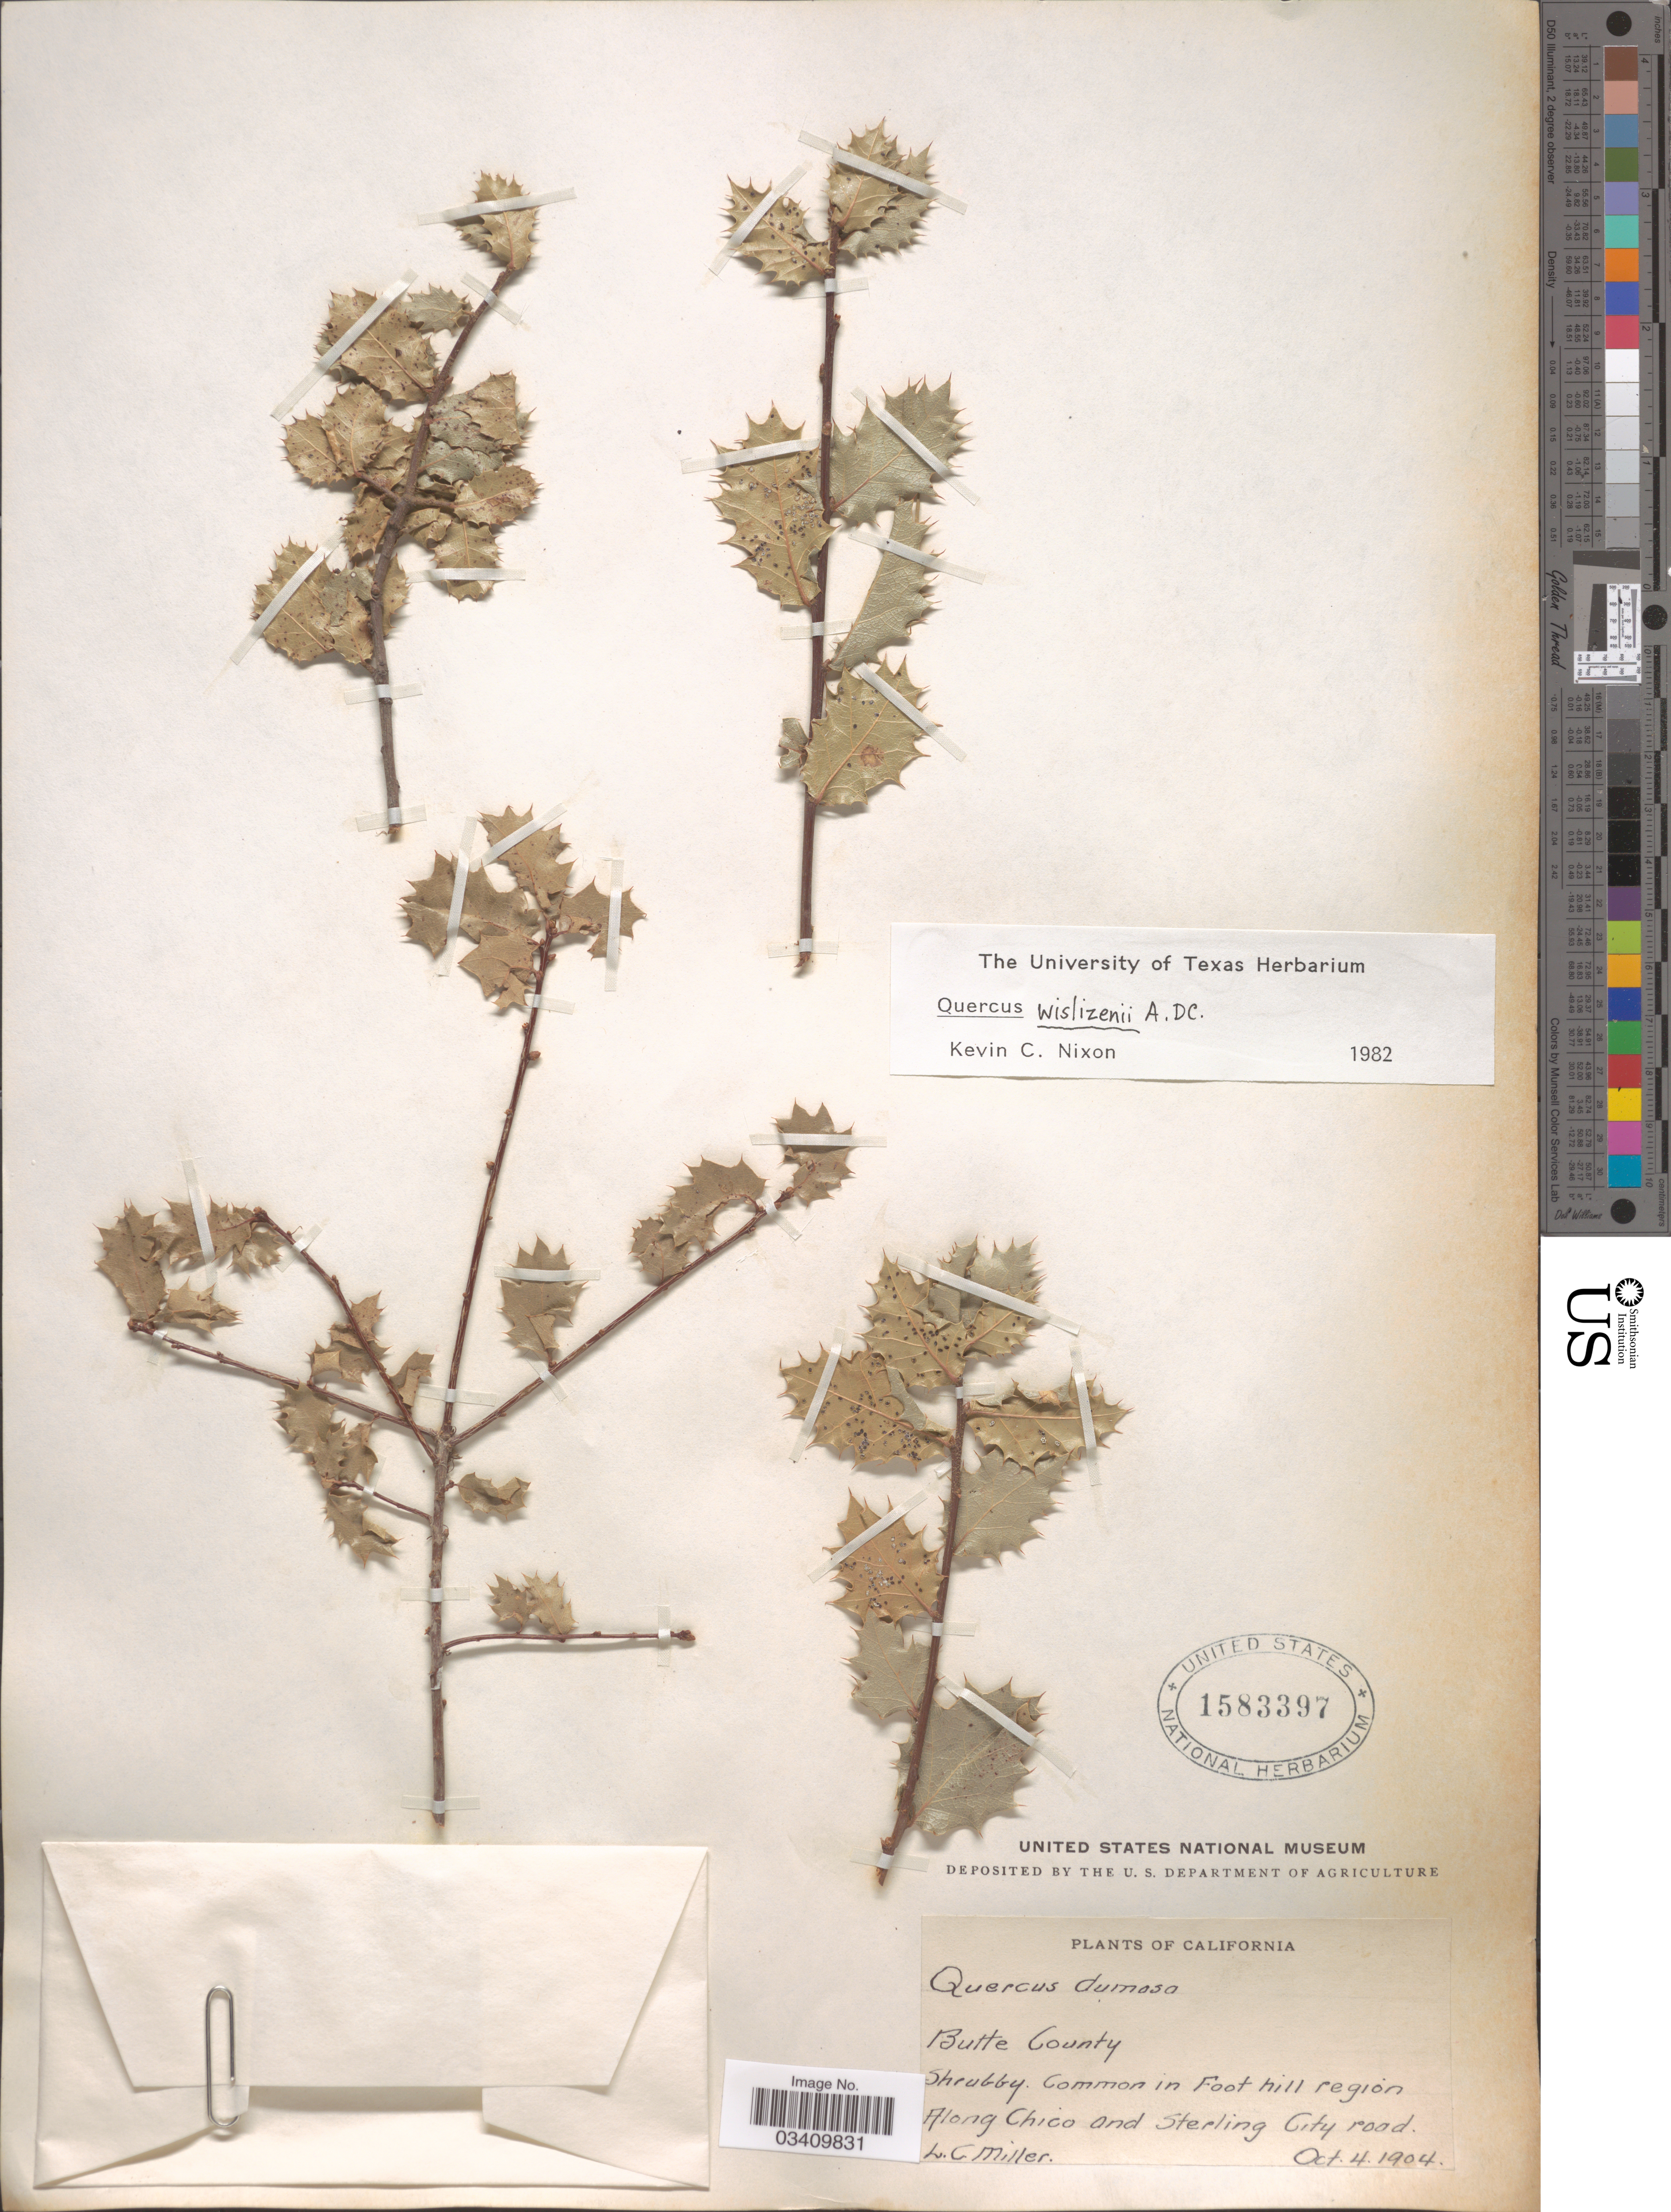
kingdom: Plantae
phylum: Tracheophyta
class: Magnoliopsida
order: Fagales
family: Fagaceae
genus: Quercus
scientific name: Quercus wislizeni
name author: A. DC.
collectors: L. Miller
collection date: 1904-10-04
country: United States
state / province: California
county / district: Butte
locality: Butte County. Common in Foot hill region. Along Chico and Sterling City road.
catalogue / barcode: US 1583397